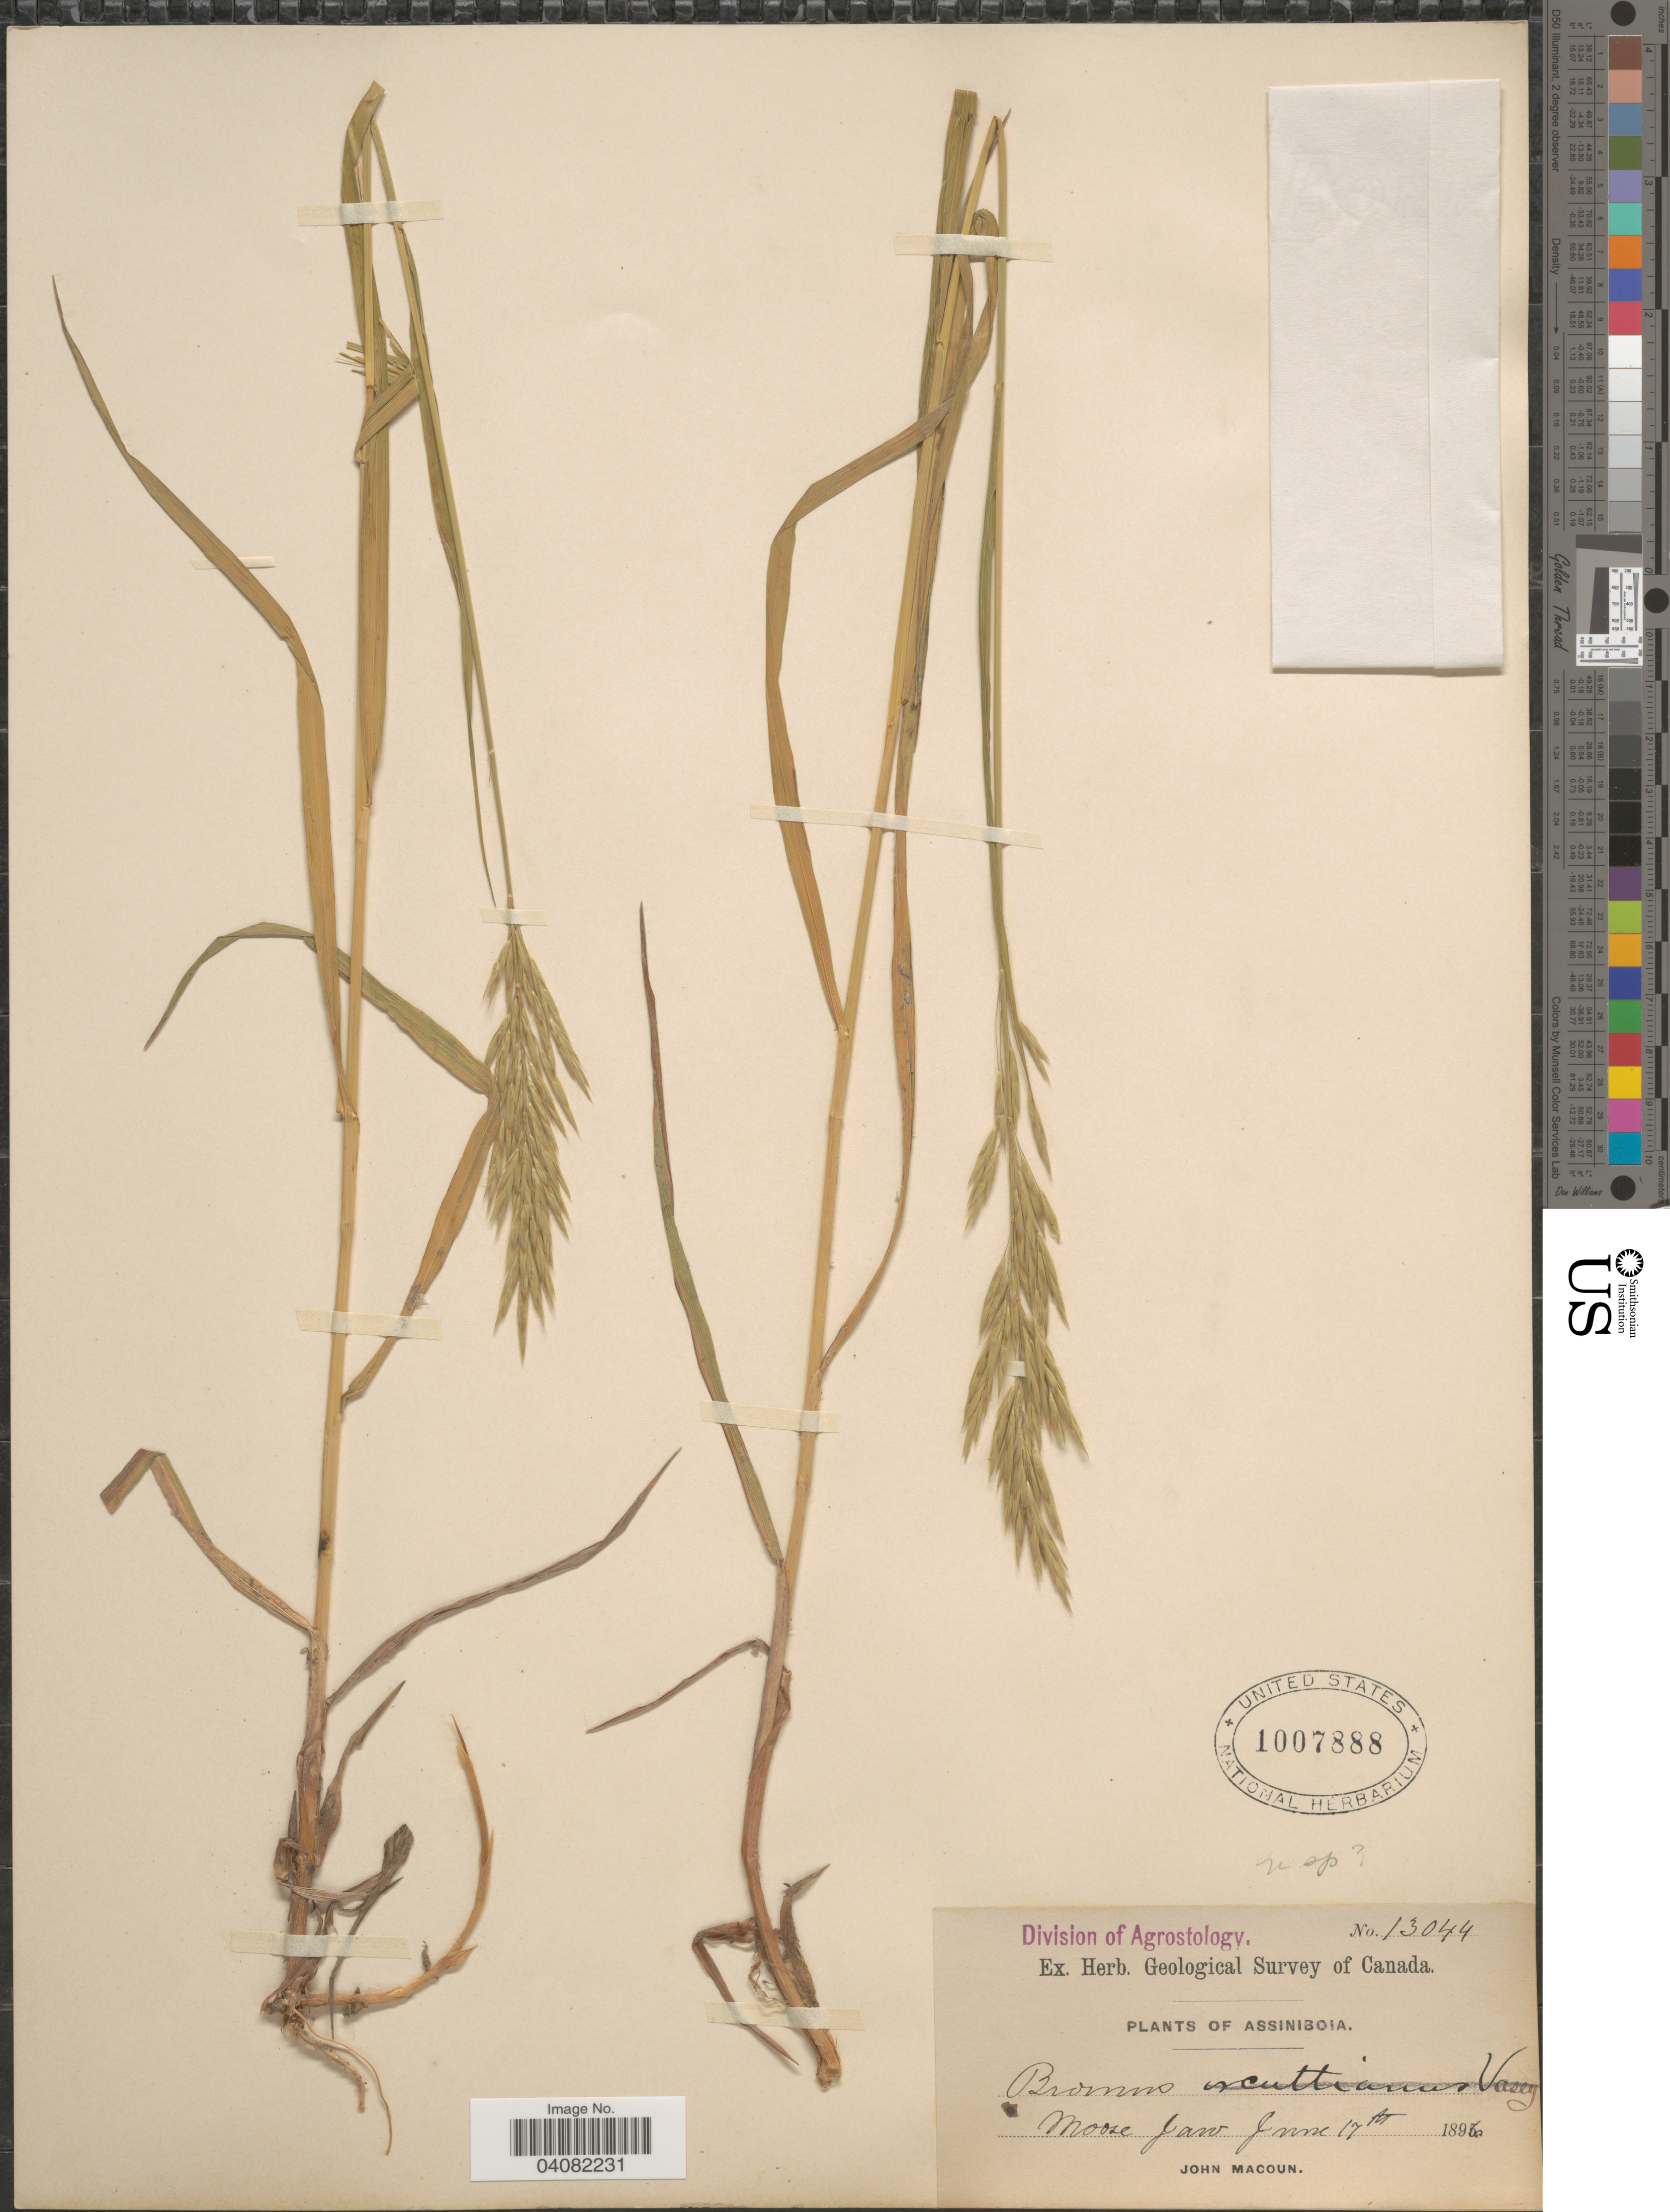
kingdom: Plantae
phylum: Tracheophyta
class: Liliopsida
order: Poales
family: Poaceae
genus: Bromus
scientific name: Bromus inermis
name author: Leyss.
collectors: J. Macoun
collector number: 13044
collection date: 1896-06-17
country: Canada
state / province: Saskatchewan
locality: Herb. Geological Survey of Canada. Assiniboia. Moose Jaw.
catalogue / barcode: US 1007888